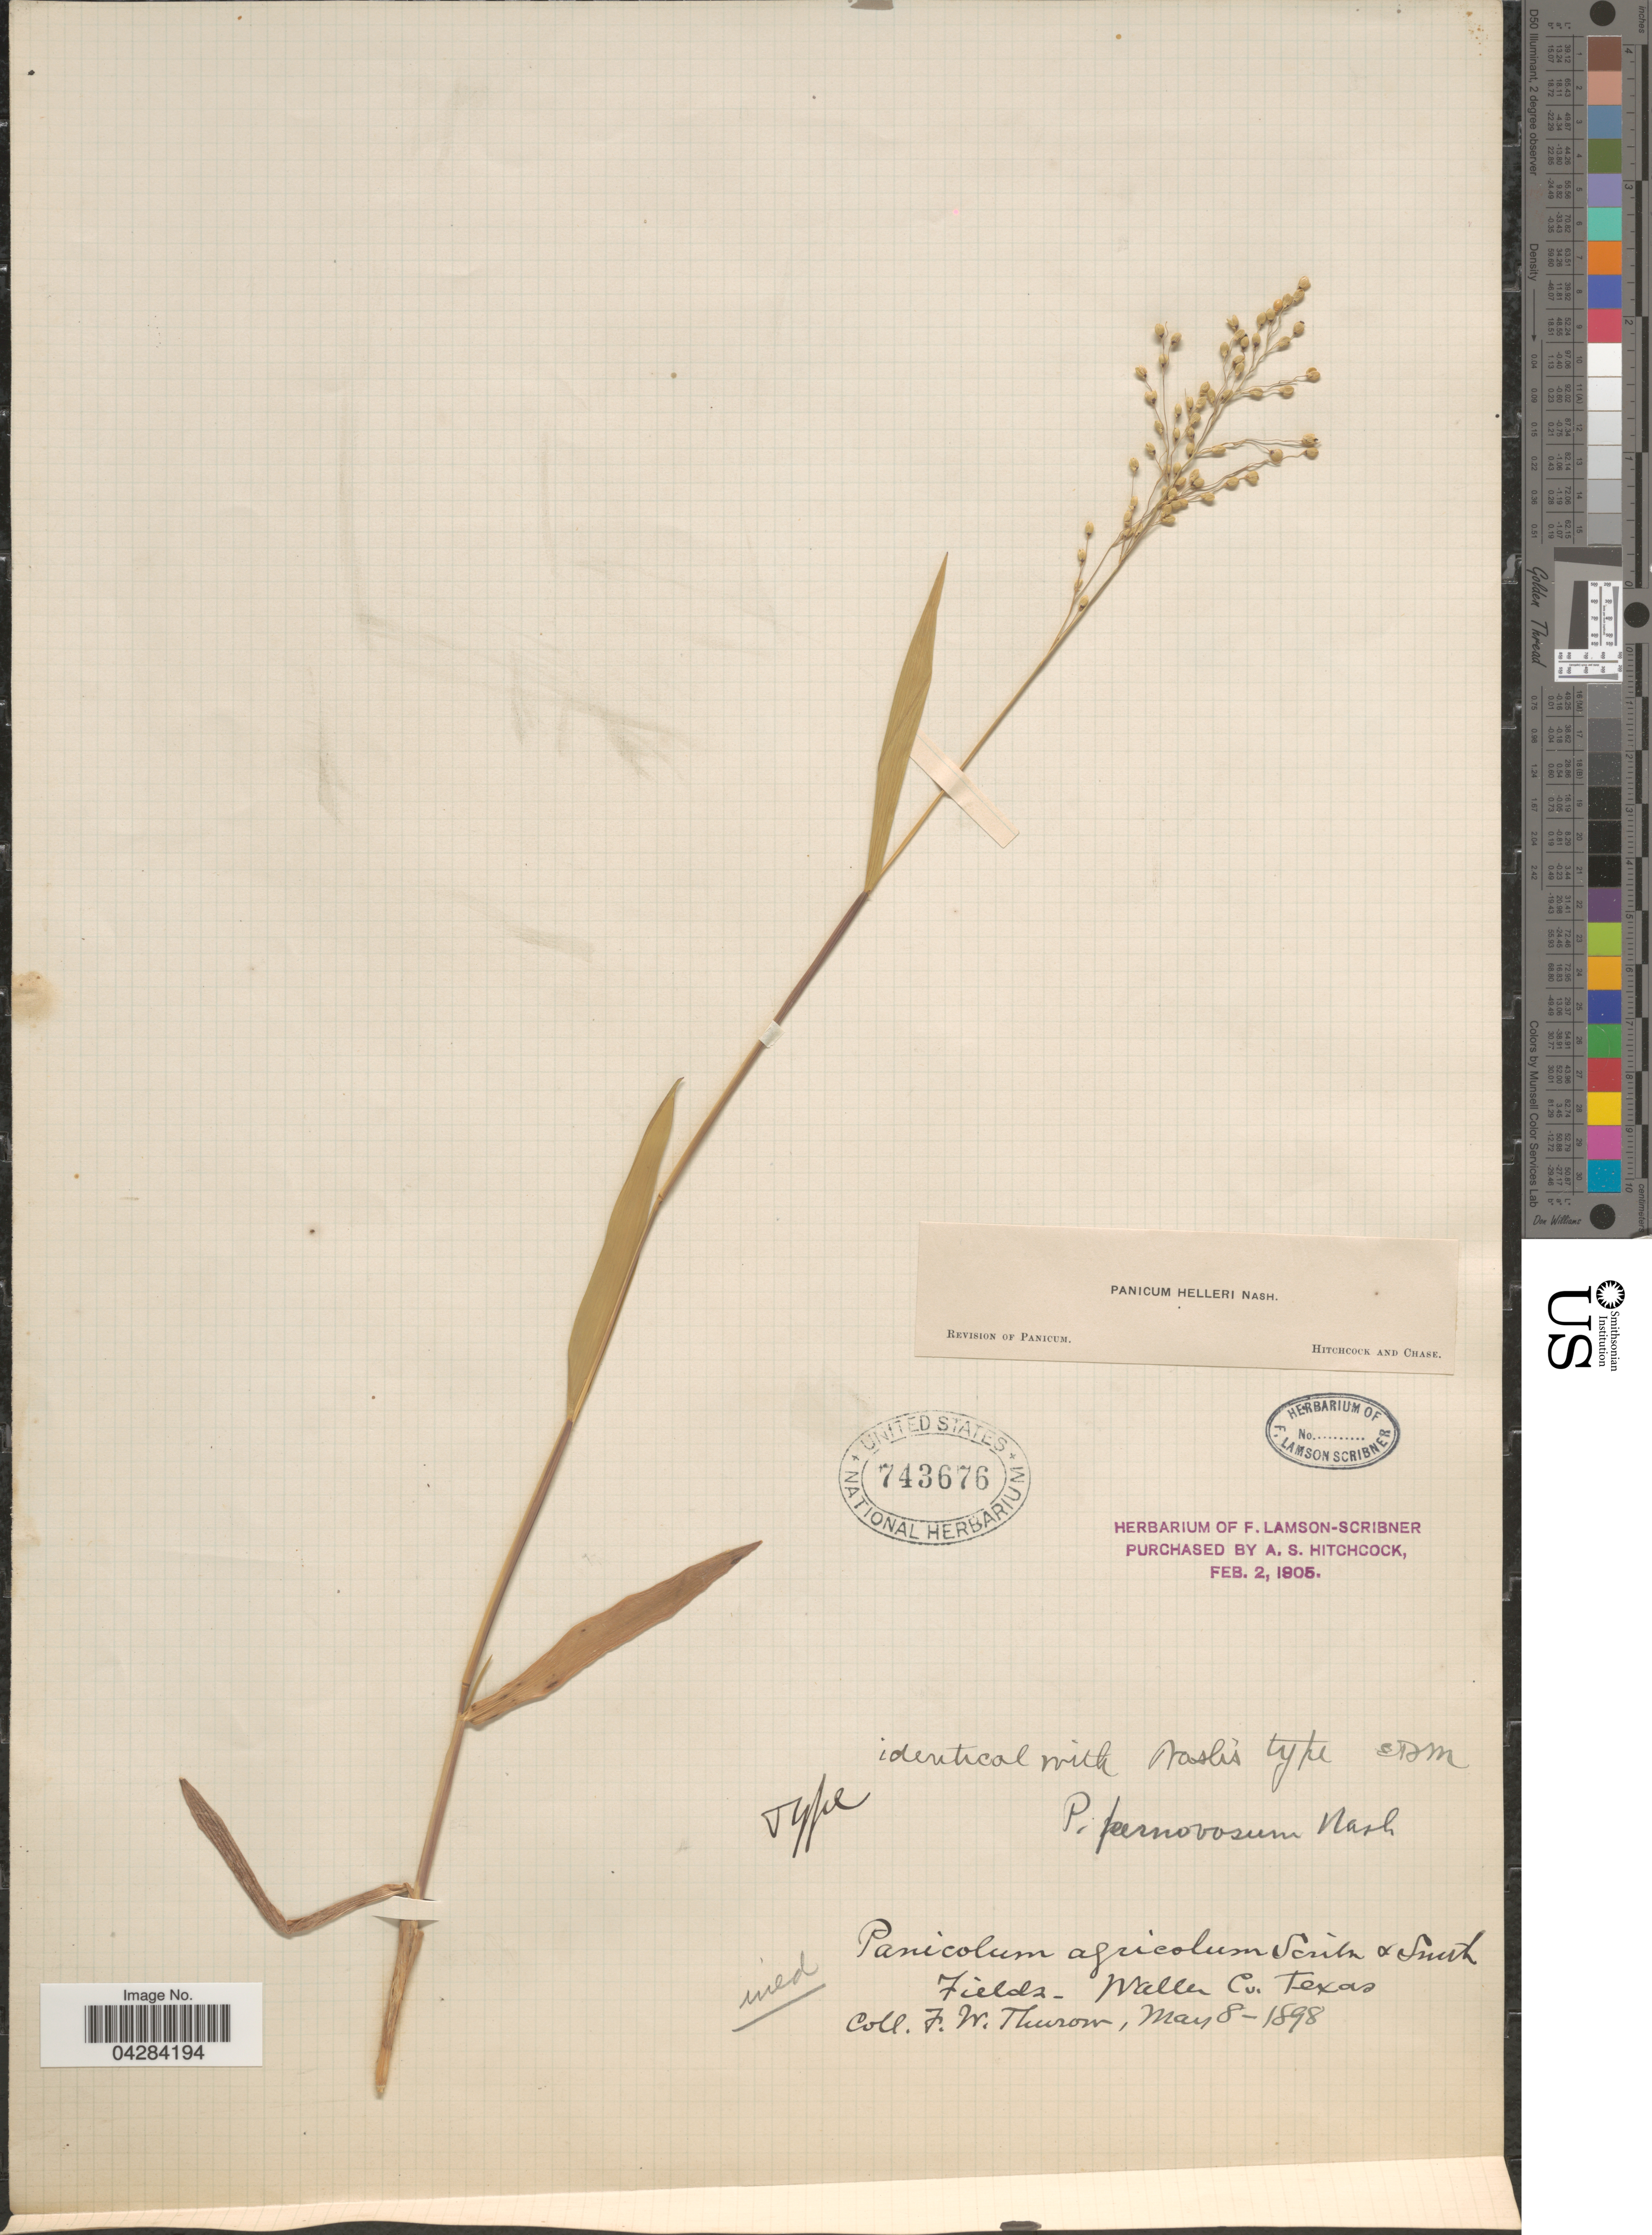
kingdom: Plantae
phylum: Tracheophyta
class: Liliopsida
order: Poales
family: Poaceae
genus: Dichanthelium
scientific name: Dichanthelium oligosanthes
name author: (Schult.) Gould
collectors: F. W. Thurow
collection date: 1898-05-08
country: United States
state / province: Texas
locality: Fields-Waller Co.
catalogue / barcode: US 743676